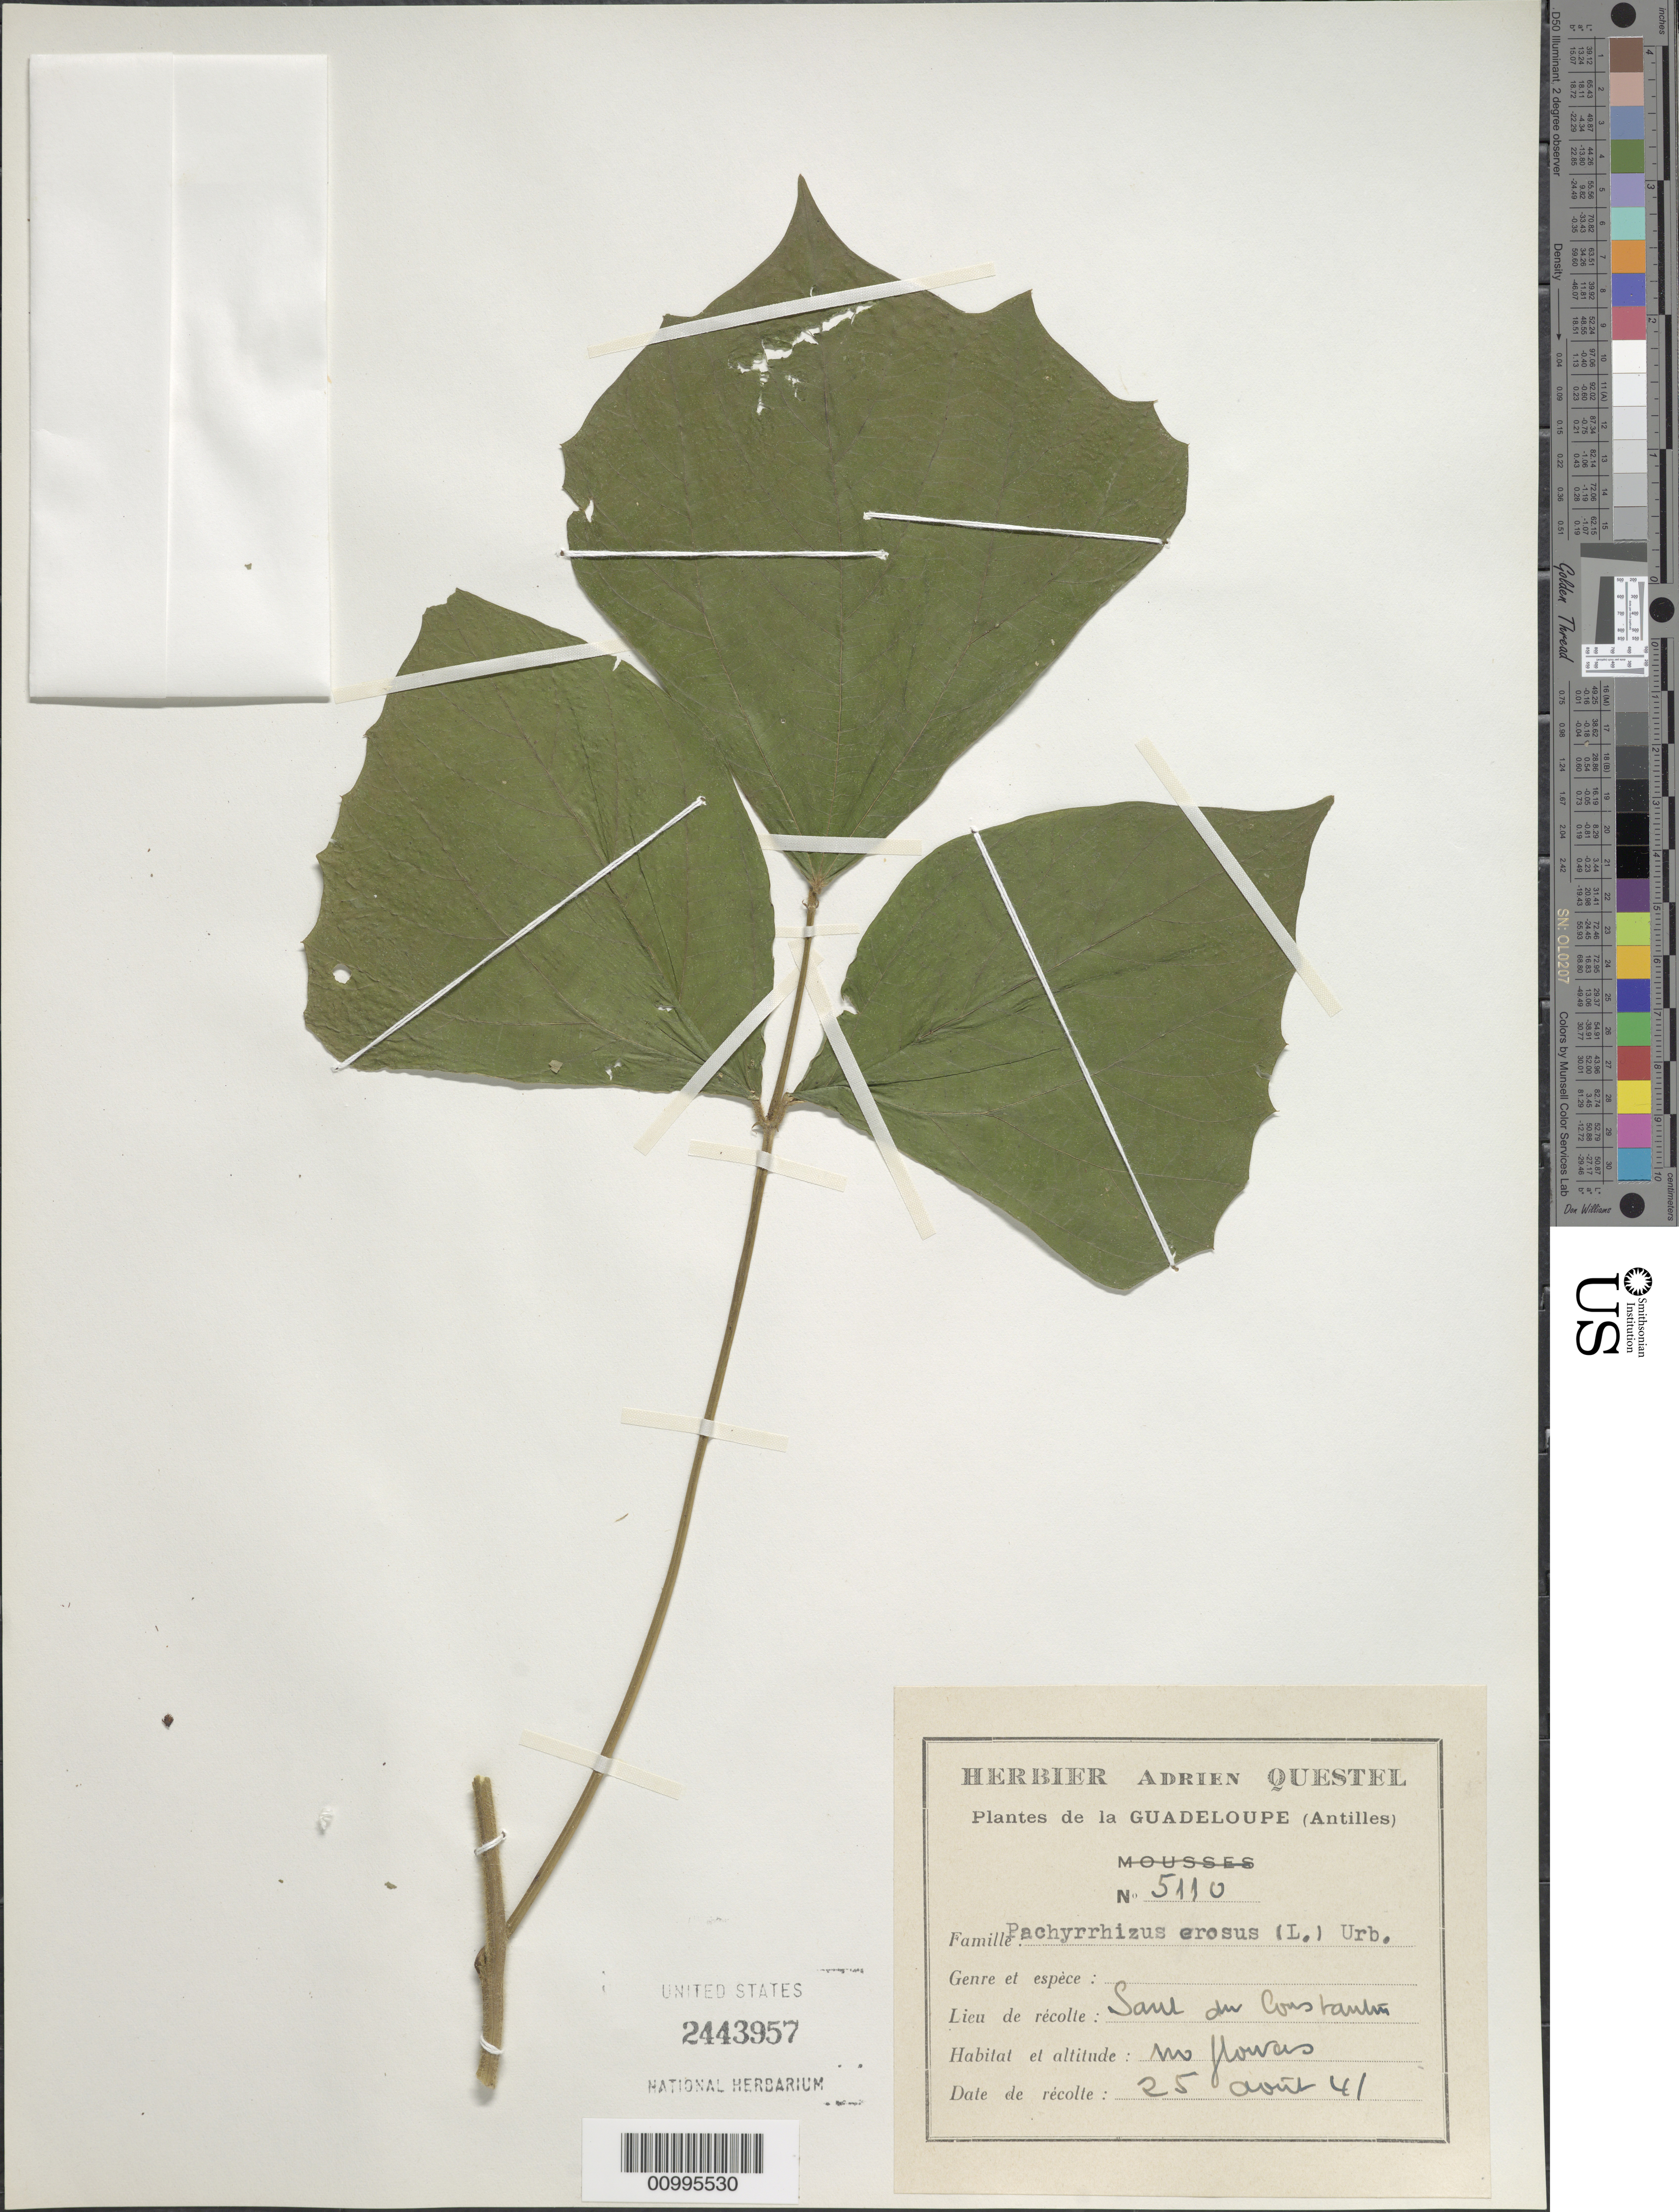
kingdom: Plantae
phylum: Tracheophyta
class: Magnoliopsida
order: Fabales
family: Fabaceae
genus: Pachyrhizus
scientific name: Pachyrhizus erosus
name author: (L.) Urb.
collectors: A. Questel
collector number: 5110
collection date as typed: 25 Apr 1941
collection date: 1941-04-25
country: Guadeloupe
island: Basse Terre [Guadeloupe]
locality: Antilles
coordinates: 0 N, 0 E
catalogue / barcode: US 2443957